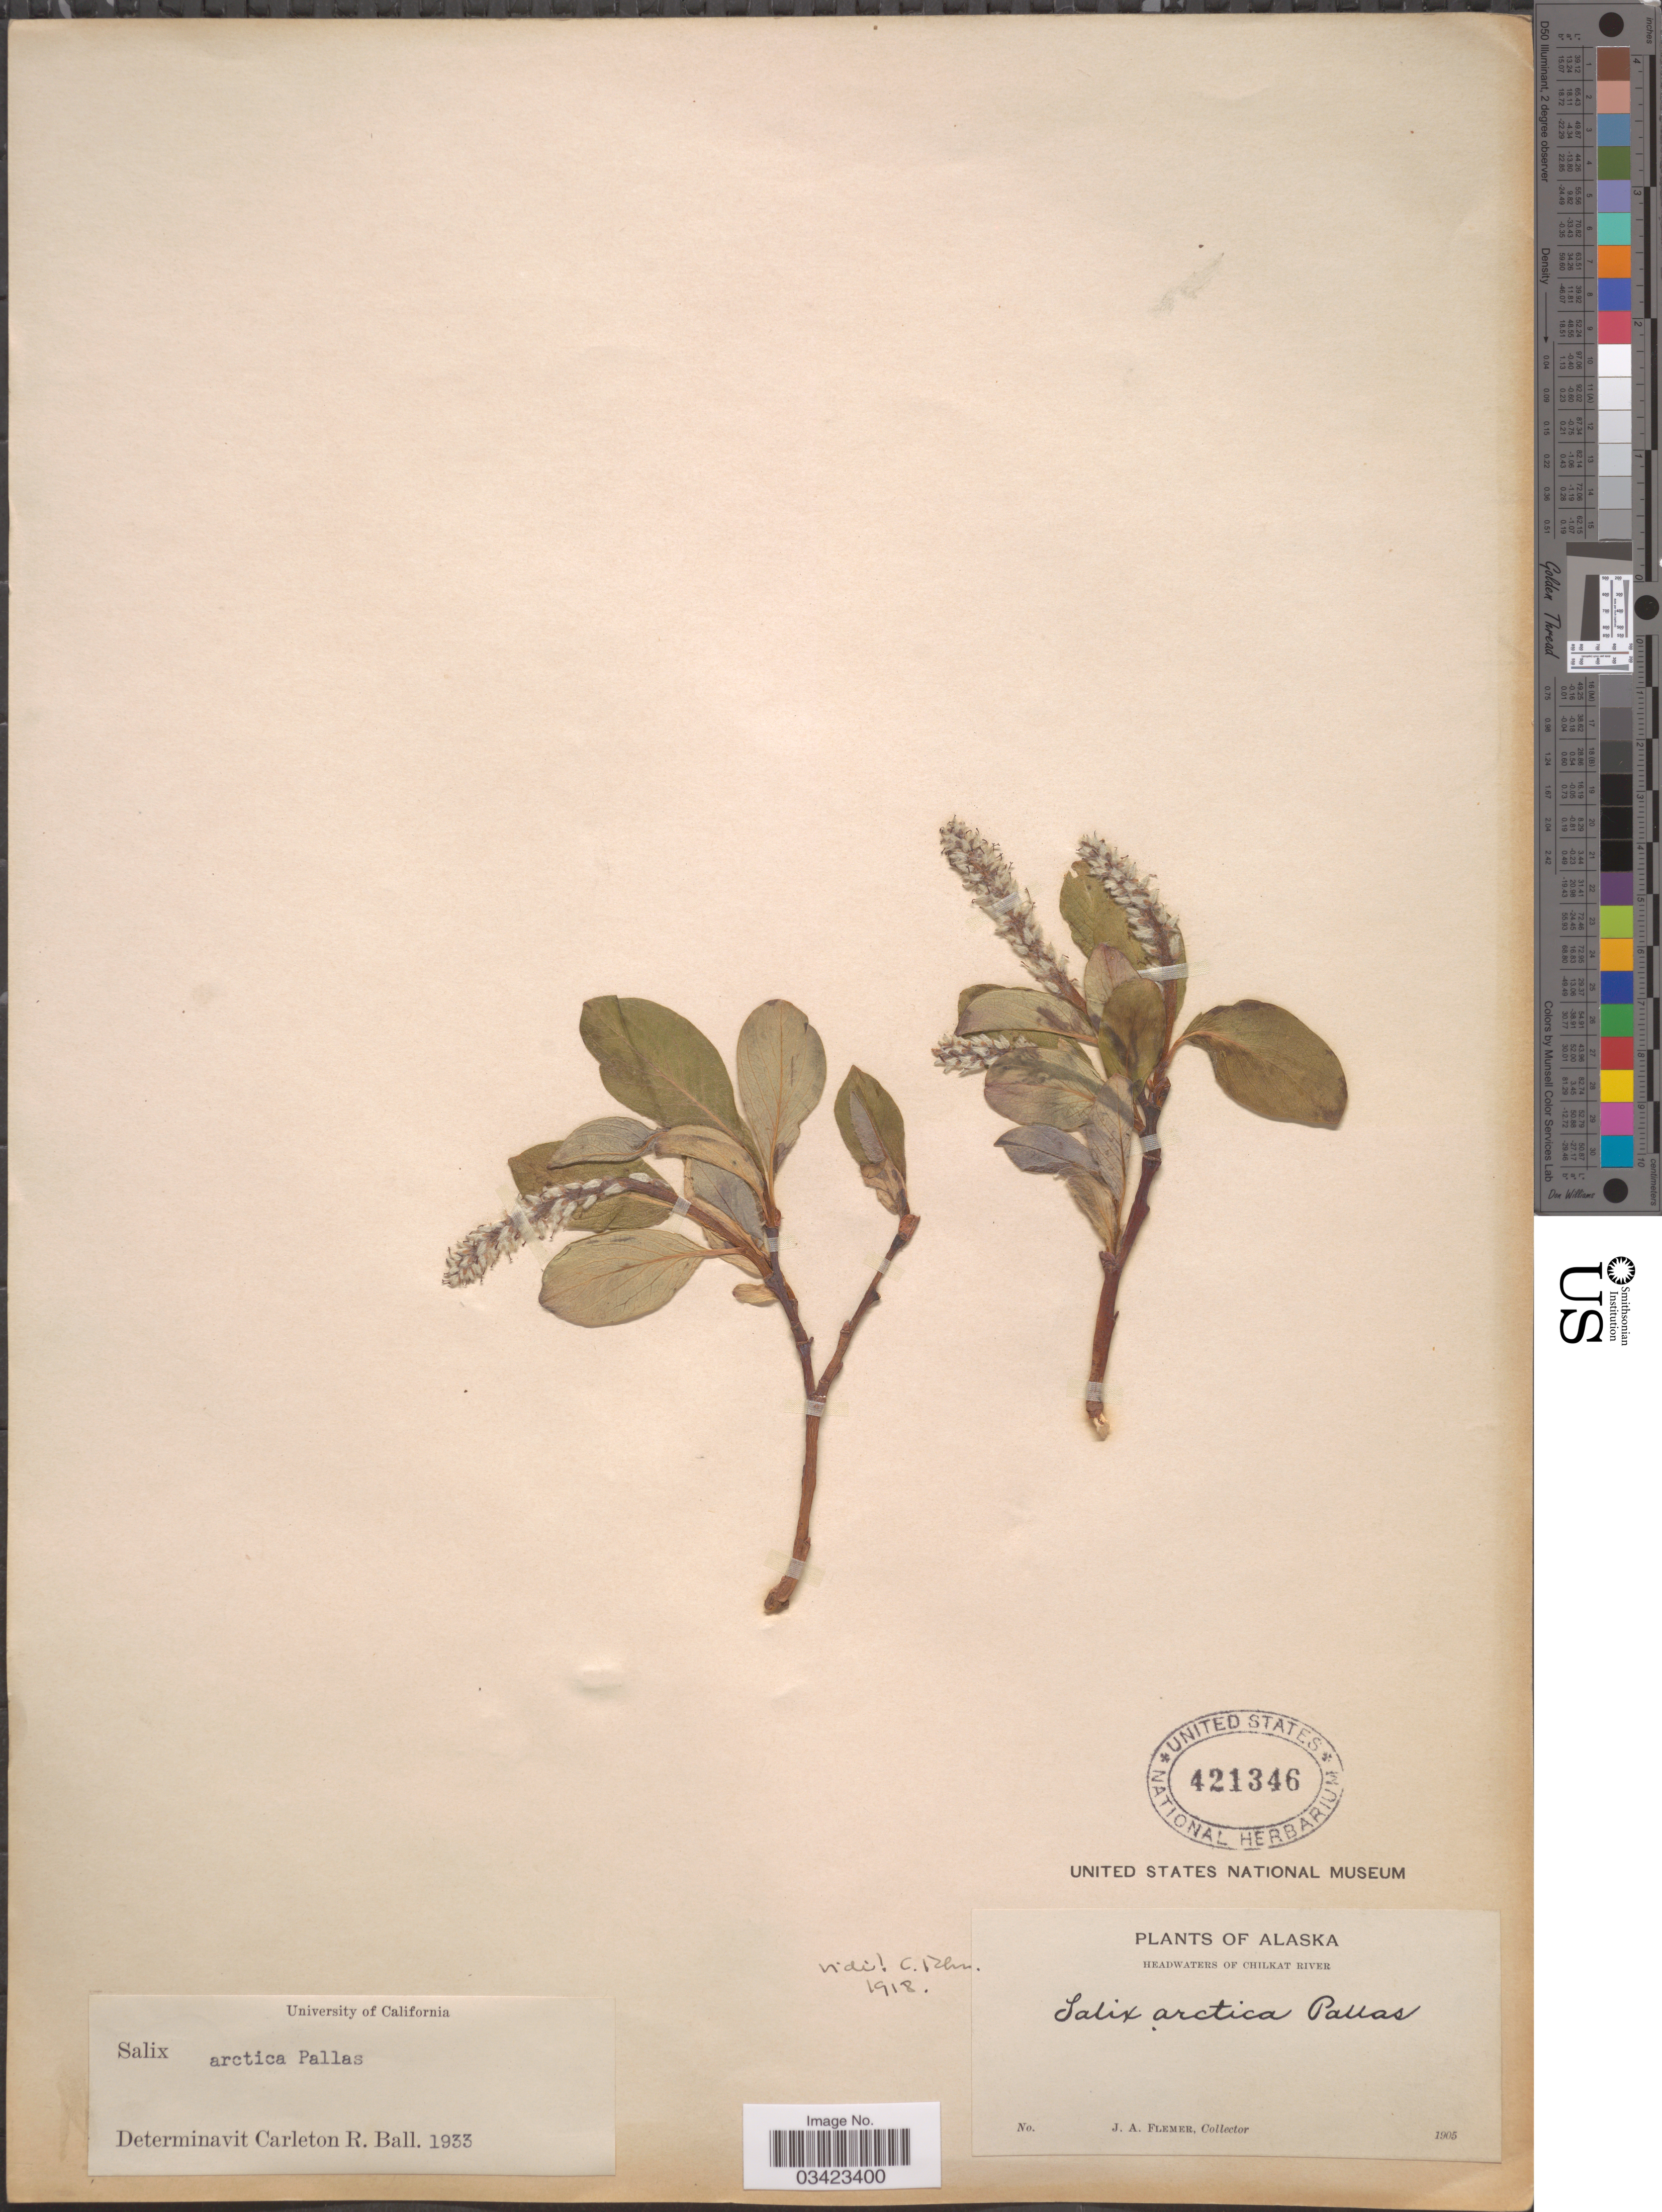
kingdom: Plantae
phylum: Tracheophyta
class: Magnoliopsida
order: Malpighiales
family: Salicaceae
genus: Salix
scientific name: Salix arctica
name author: Pall.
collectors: J. Flemer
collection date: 1905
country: Canada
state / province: Yukon Territory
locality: Headwaters of Chilkat River.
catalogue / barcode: US 421346